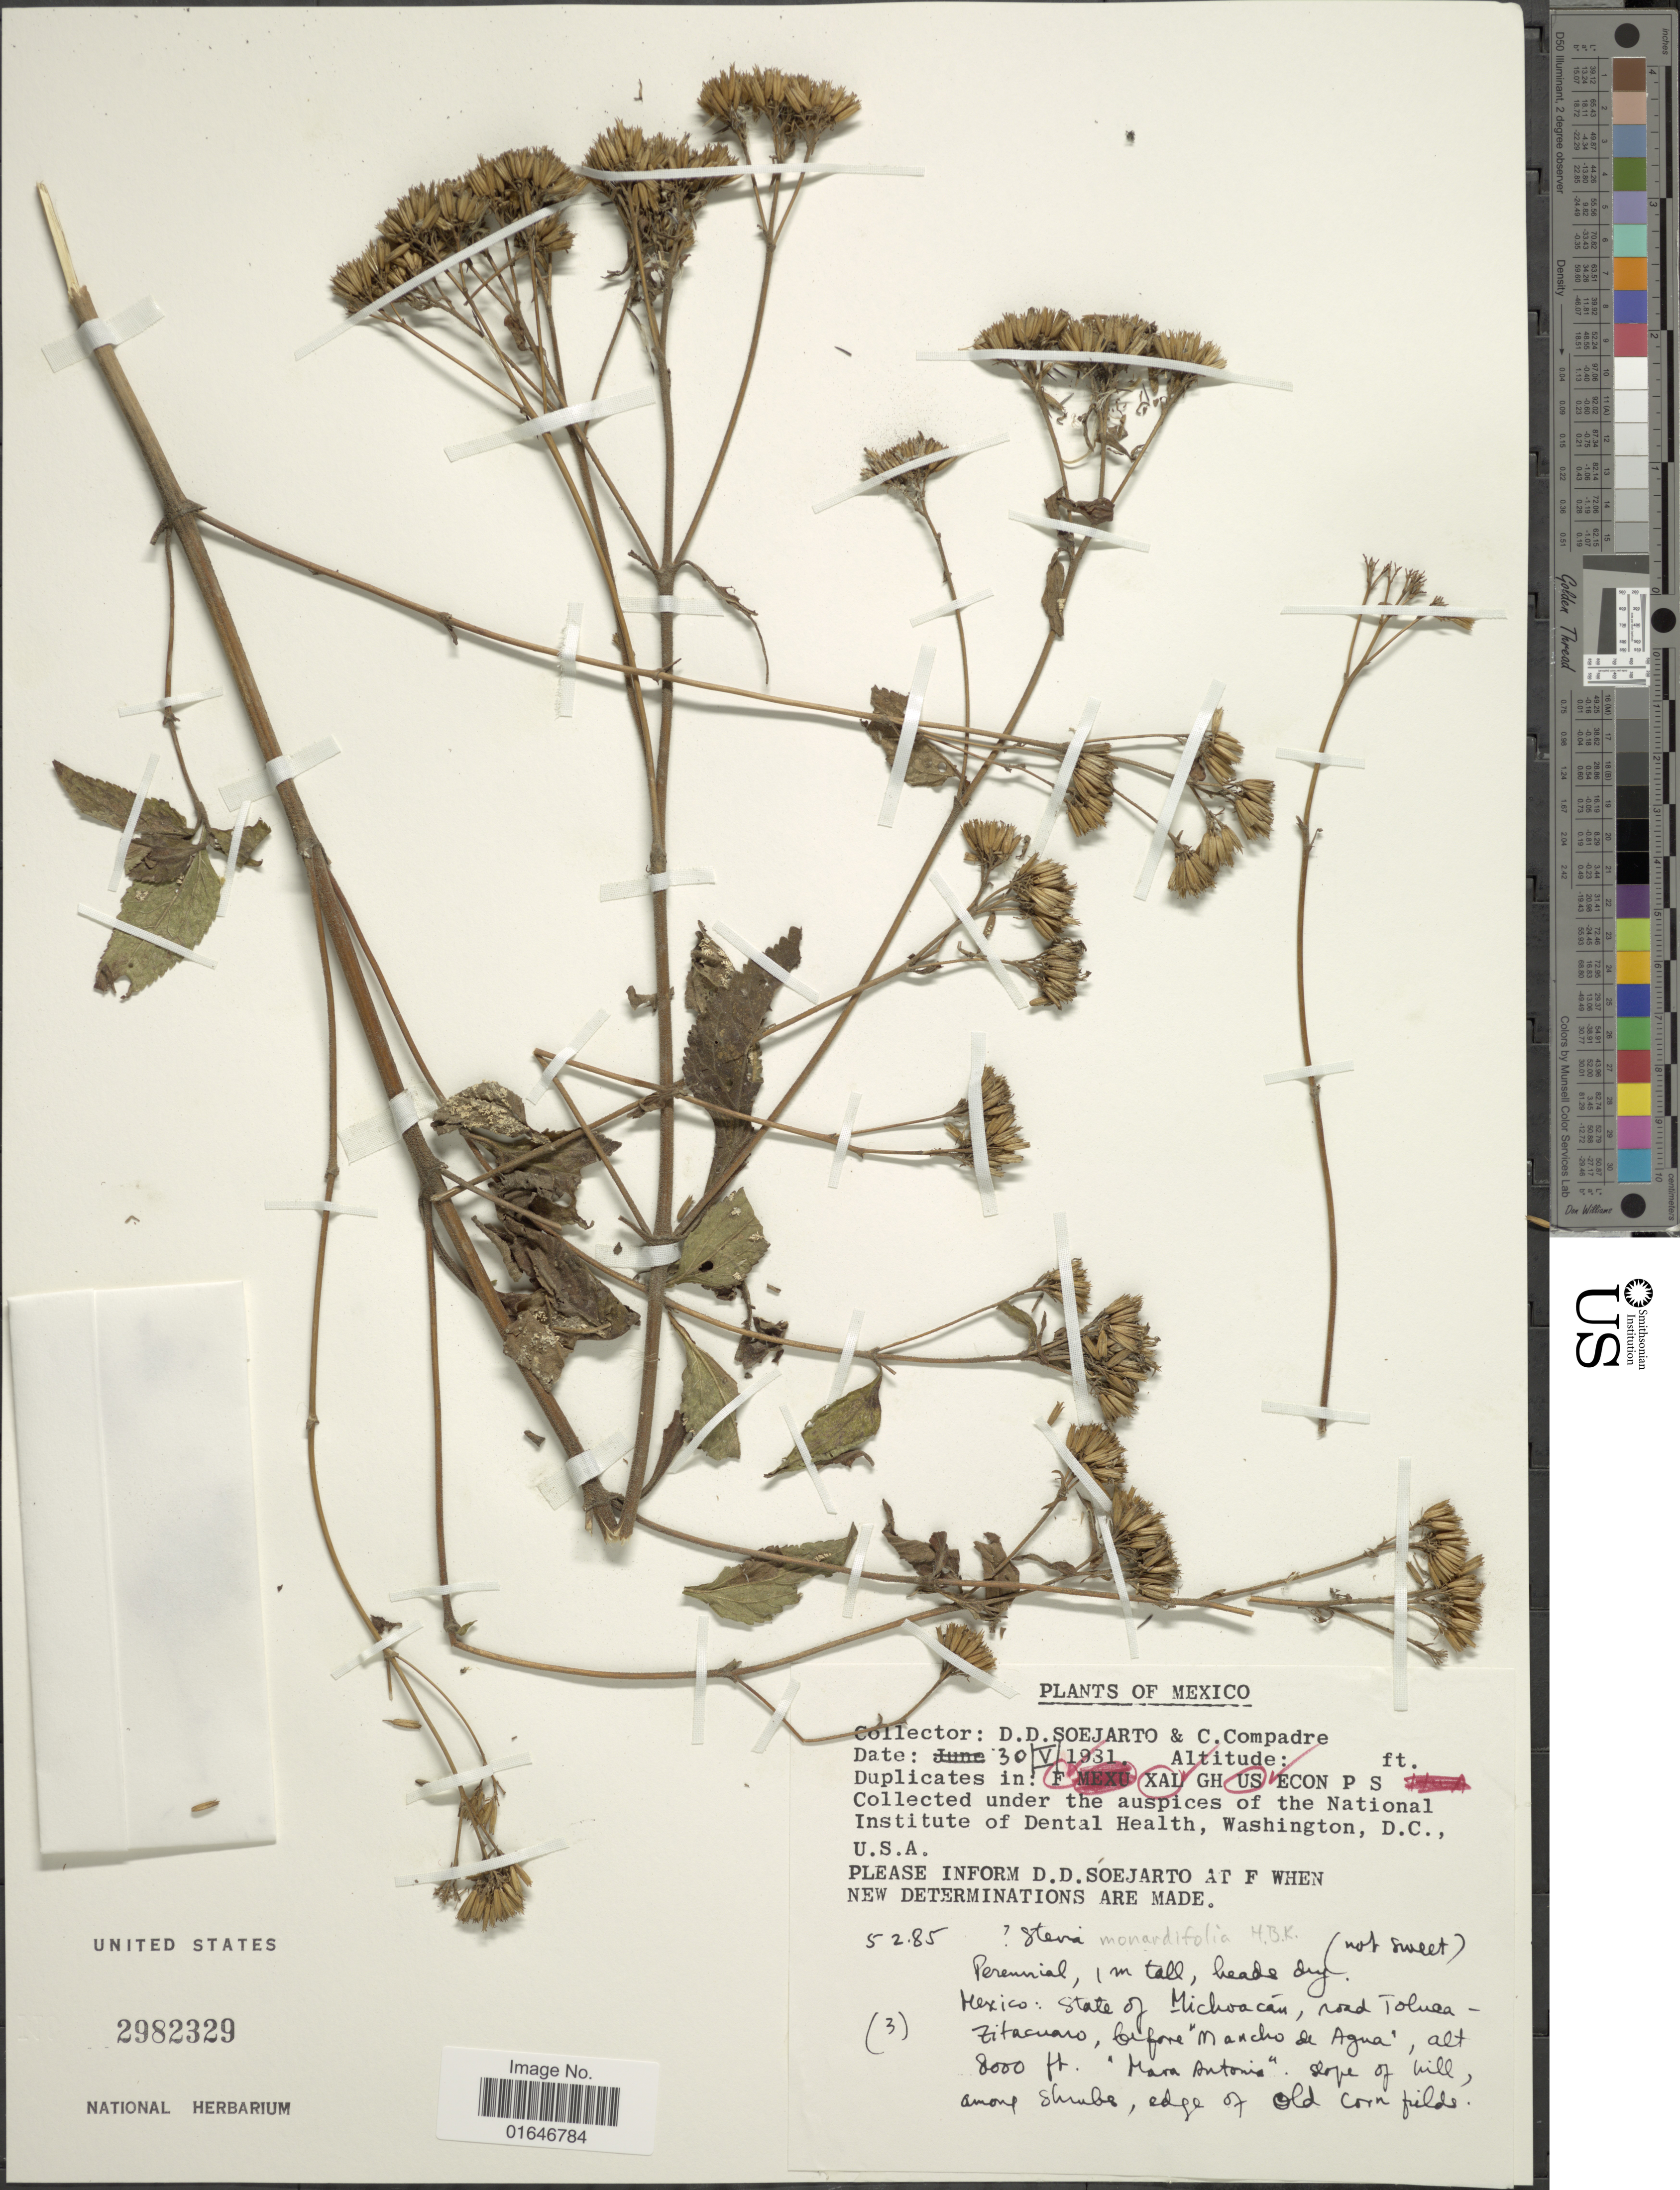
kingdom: Plantae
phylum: Tracheophyta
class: Magnoliopsida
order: Asterales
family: Asteraceae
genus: Stevia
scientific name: Stevia monardifolia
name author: Kunth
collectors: C. Compadre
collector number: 5285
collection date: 1931-05-30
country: Mexico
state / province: Michoacán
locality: Road Toluca-Zitacuaro, before "Mancho de Agua", "Mara Antonia", alope of hill among shrubs, edge of old corn fields.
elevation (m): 2438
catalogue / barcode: US 2982329